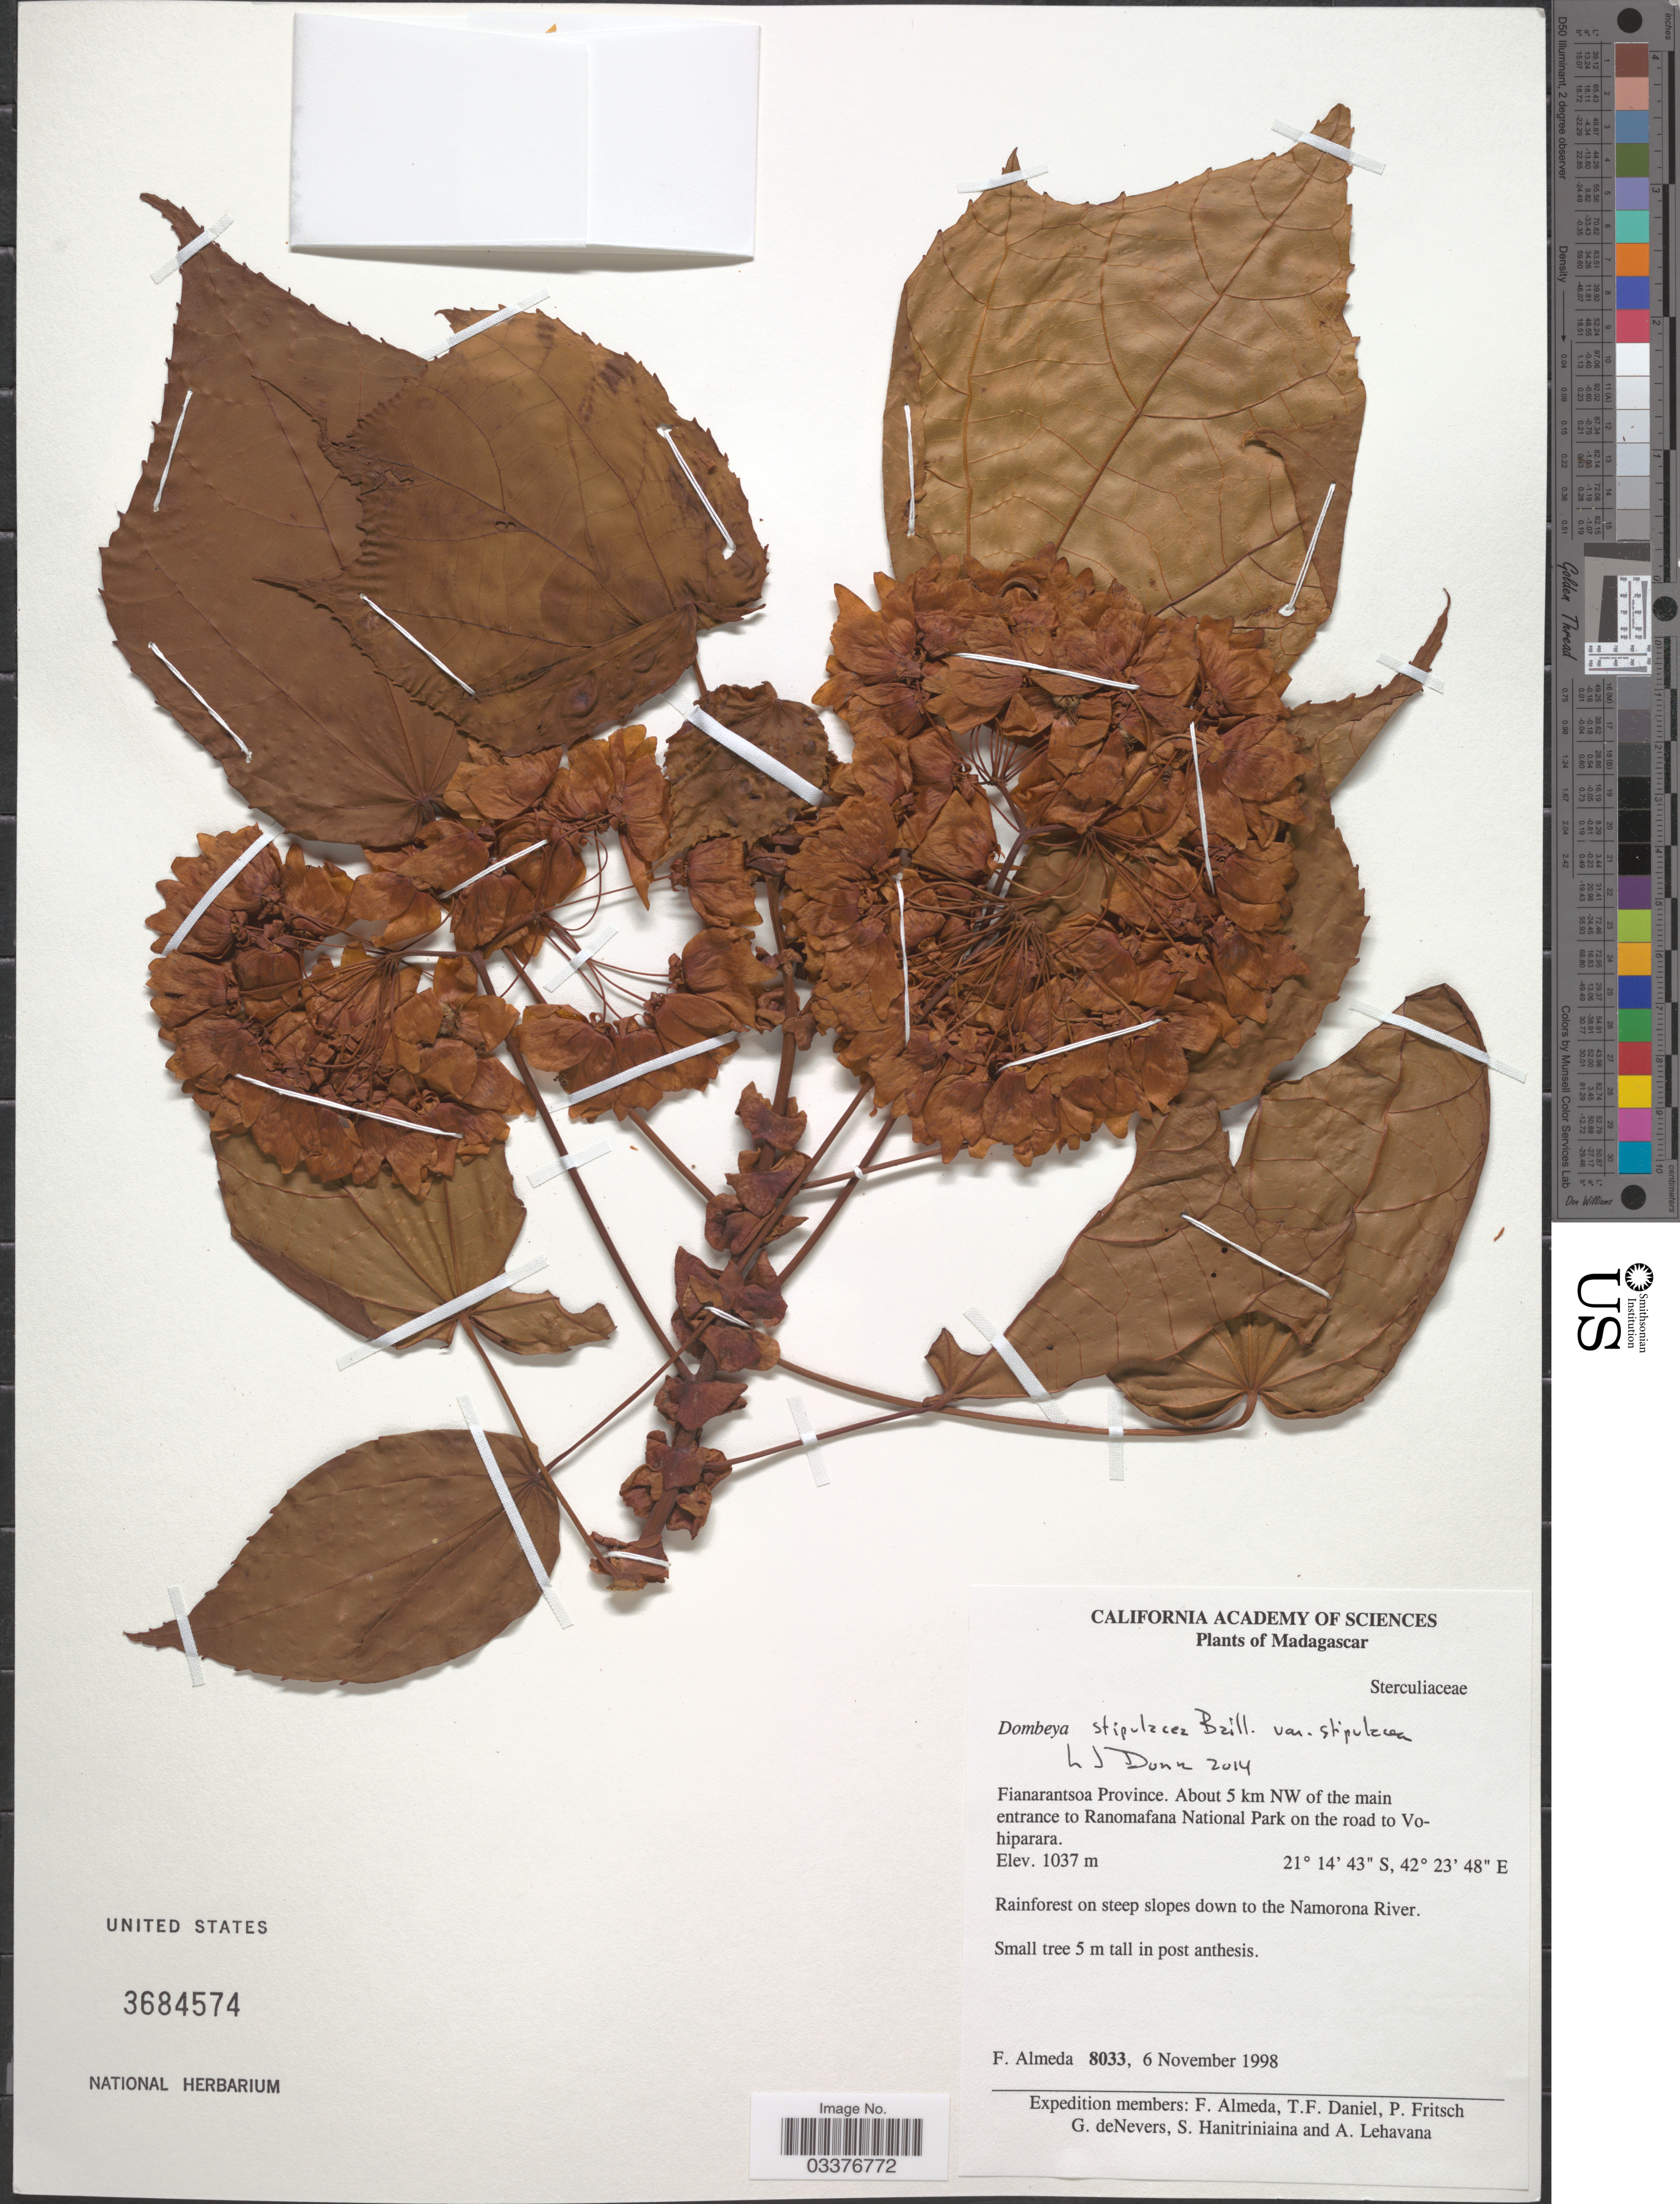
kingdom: Plantae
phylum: Tracheophyta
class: Magnoliopsida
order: Malvales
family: Malvaceae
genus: Dombeya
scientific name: Dombeya stipulacea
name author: Baill.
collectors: F. Almeda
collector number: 8033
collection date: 1998-11-06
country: Madagascar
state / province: Haute Matsiatra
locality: About 5 km NW of the main entrance to Ranomafana National Park on the road to Vohiparara. Rainforest on steep slopes down to the Namorona River.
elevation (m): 1037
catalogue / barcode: US 3684574